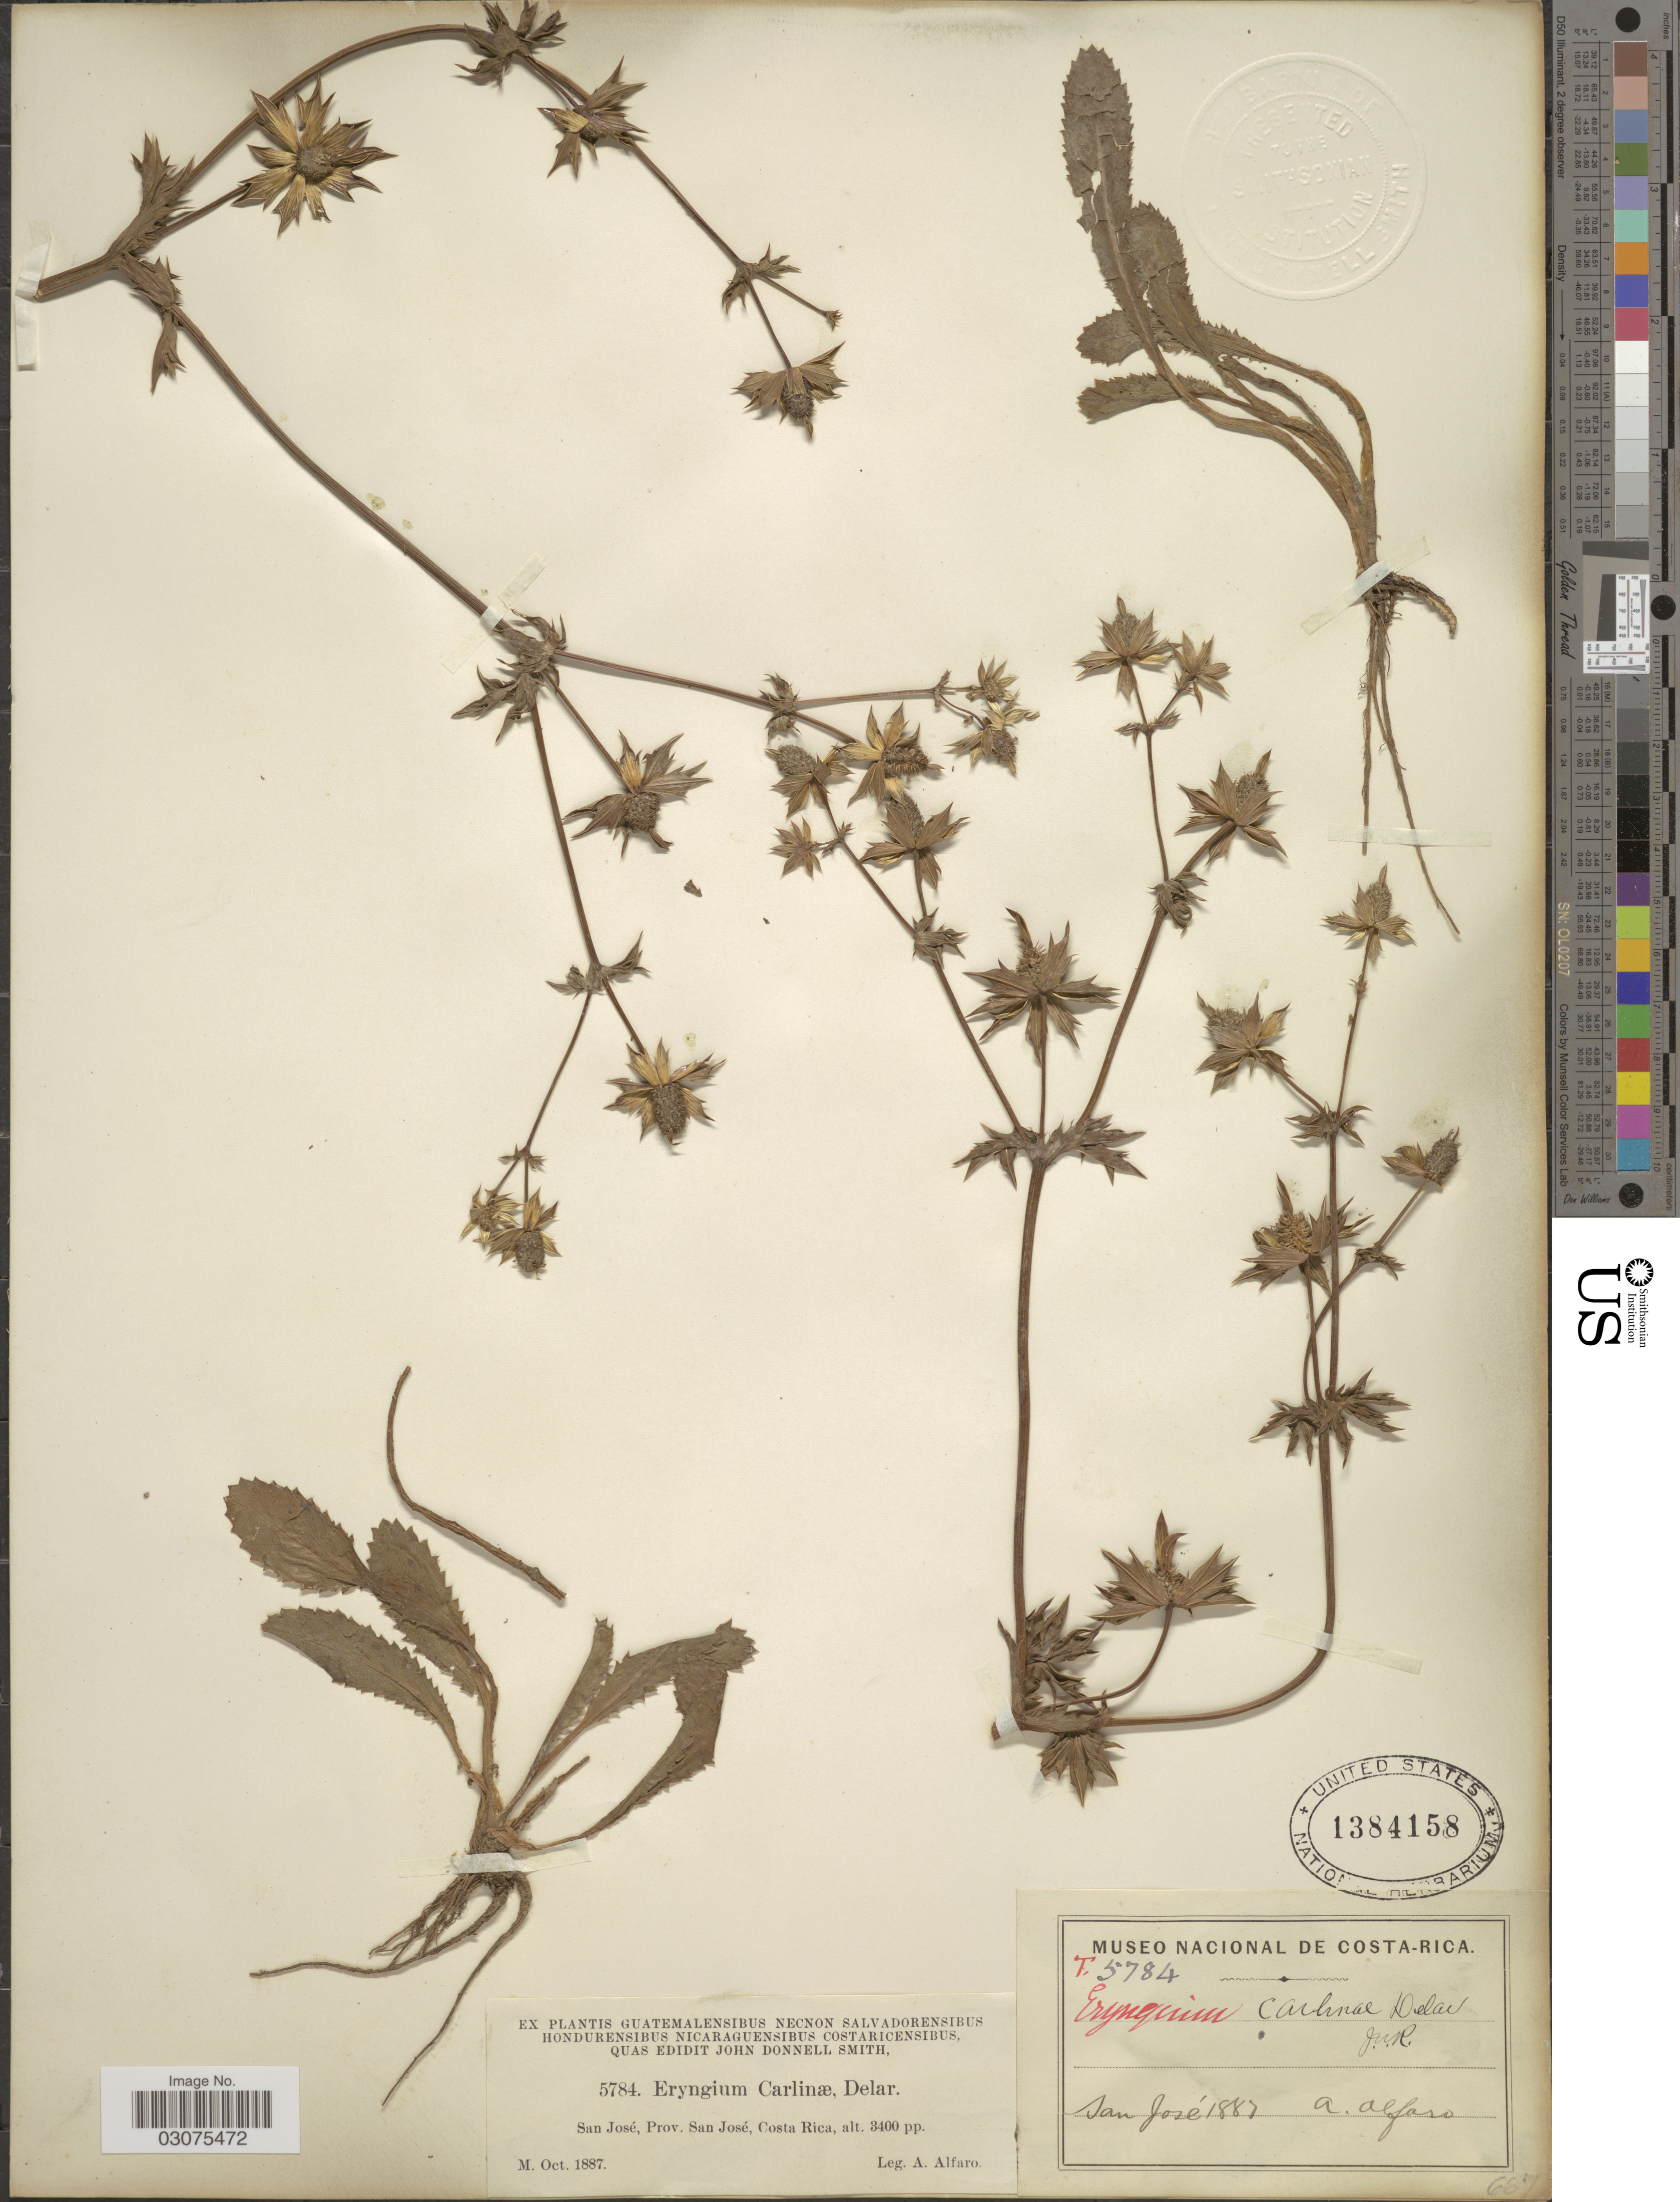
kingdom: Plantae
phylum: Tracheophyta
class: Magnoliopsida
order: Apiales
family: Apiaceae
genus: Eryngium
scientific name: Eryngium carlinae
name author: F. Delaroche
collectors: A. Alfaro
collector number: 5784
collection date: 1887-10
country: Costa Rica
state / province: San José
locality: San José.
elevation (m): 1036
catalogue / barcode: US 1384158